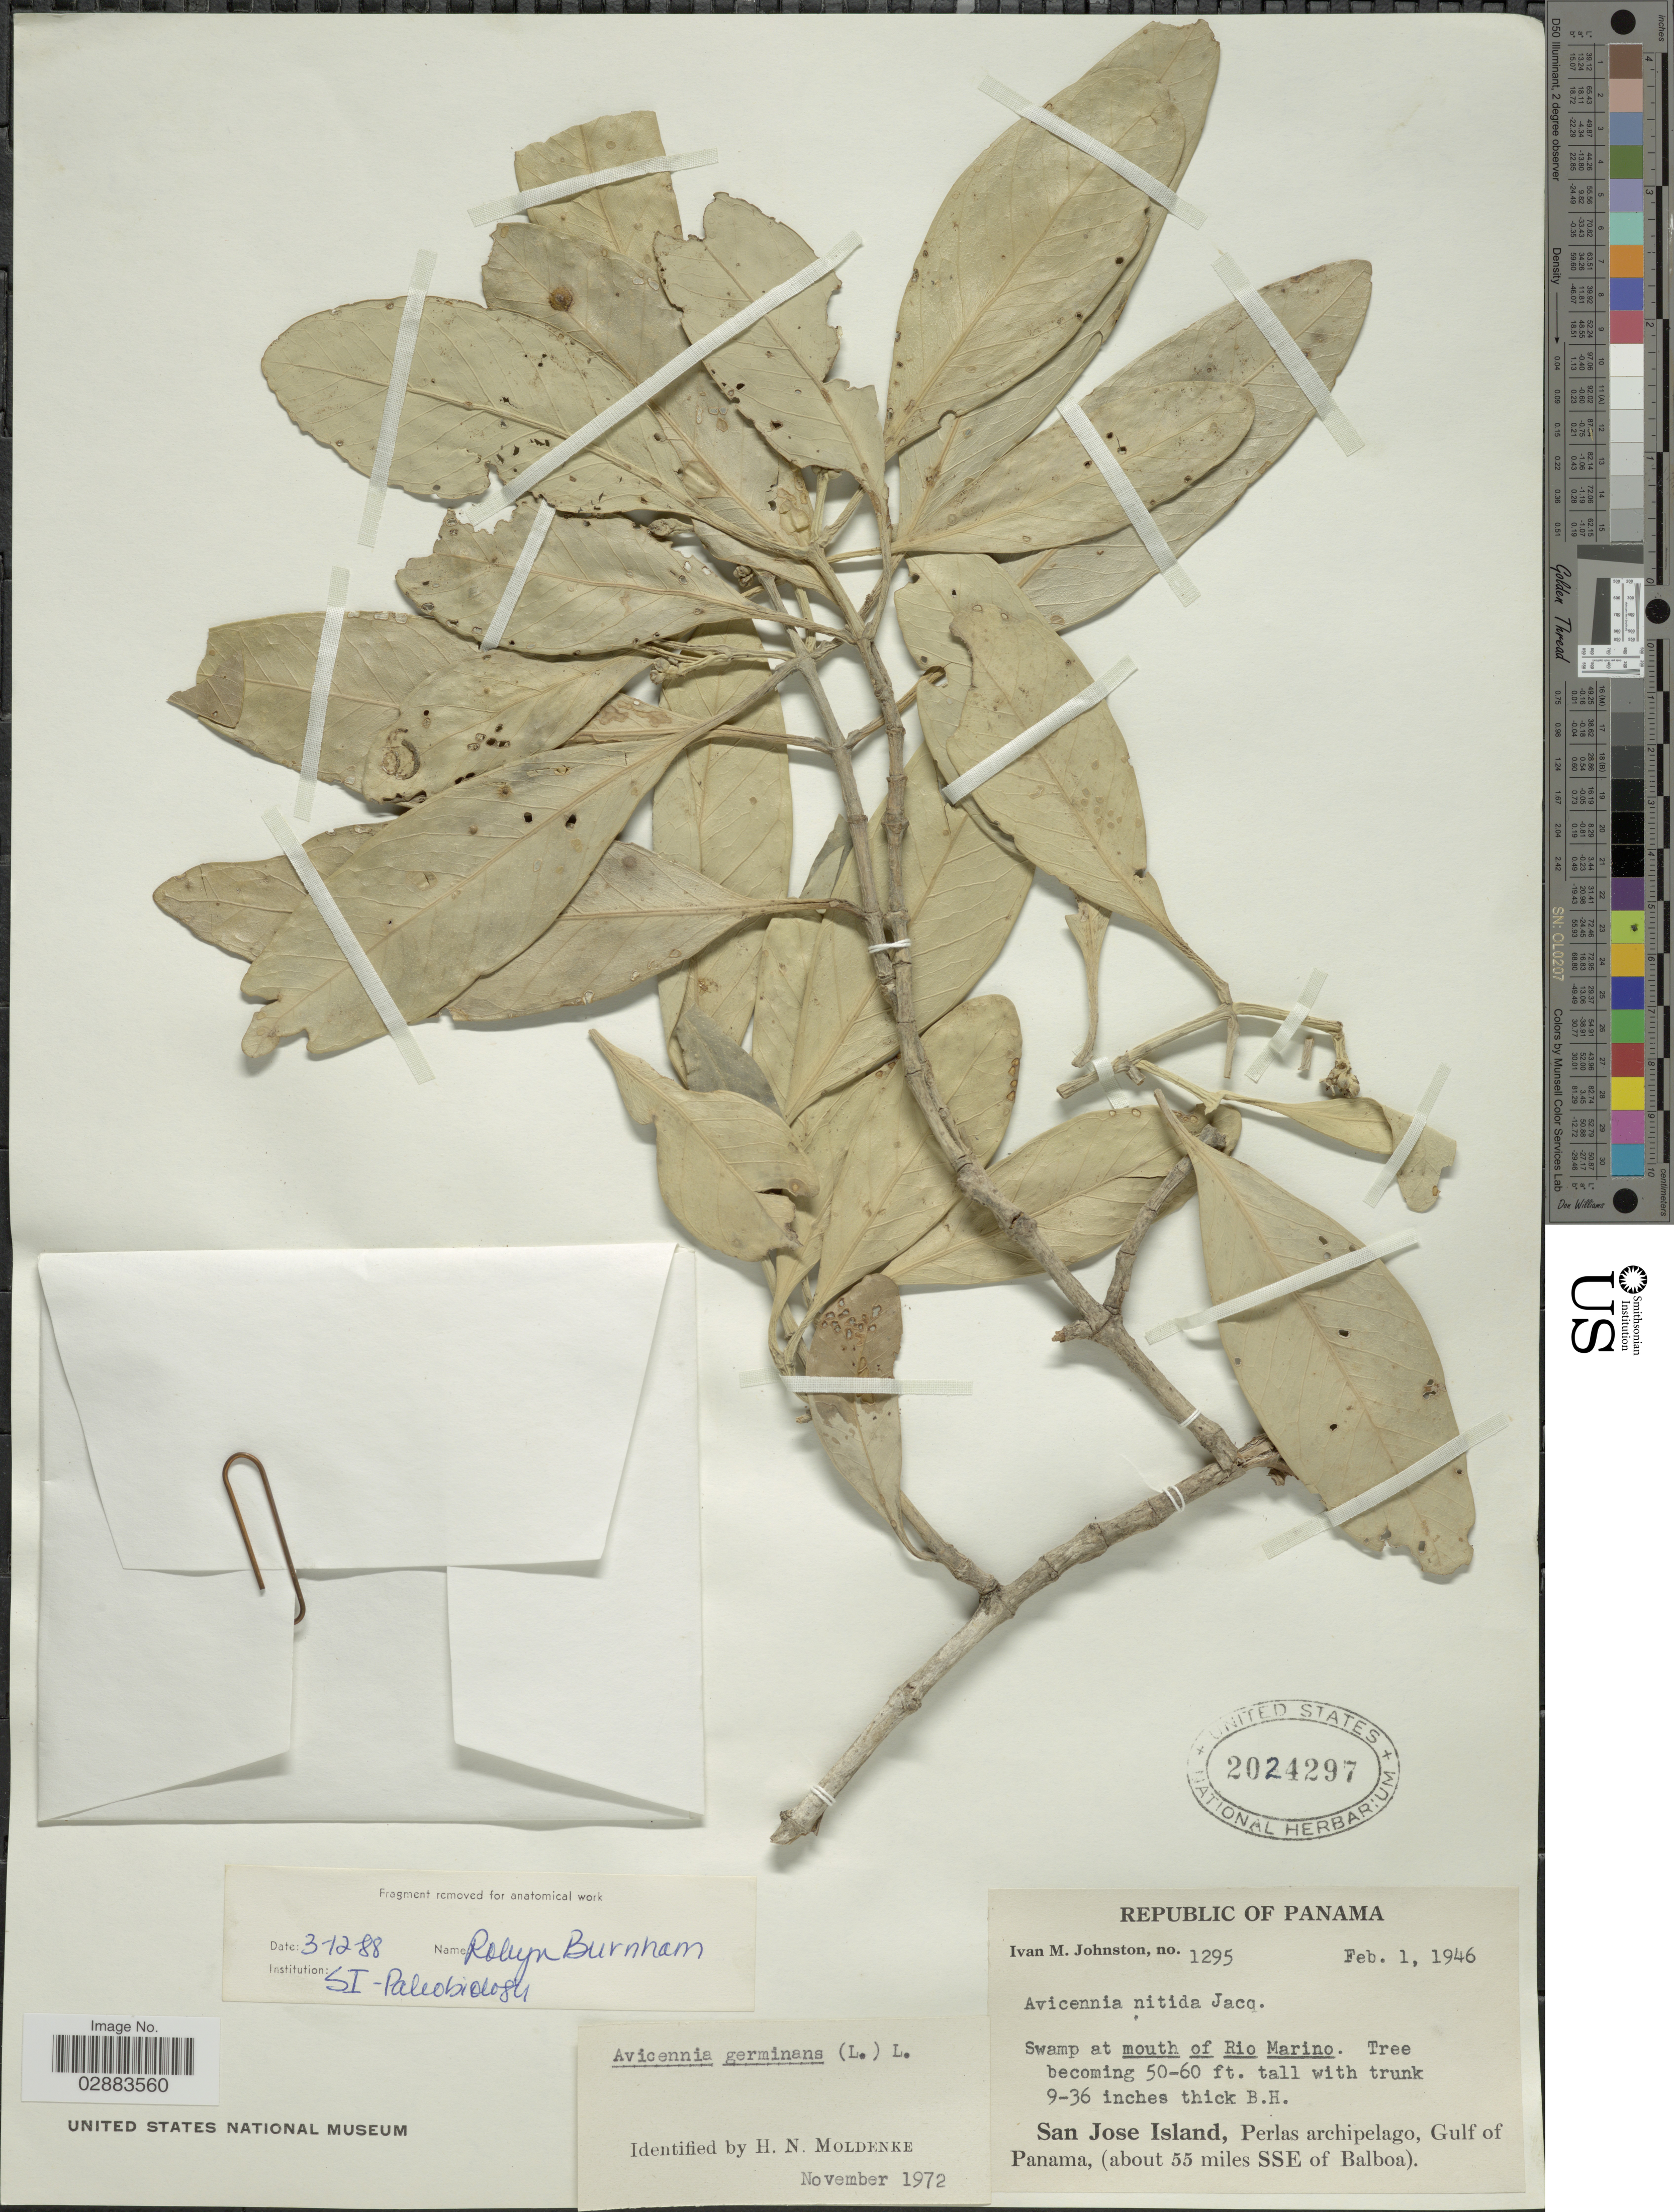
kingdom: Plantae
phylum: Tracheophyta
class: Magnoliopsida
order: Lamiales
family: Acanthaceae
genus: Avicennia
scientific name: Avicennia germinans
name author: (L.) L.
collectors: I.M. Johnston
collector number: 1295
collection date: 1946-02-01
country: Panama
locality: Swamp at mouth of Rio Marino. San Jose Island, Perlas archipelago, Gulf of Panama, (about 55 miles SSE of Balboa).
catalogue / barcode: US 2024297